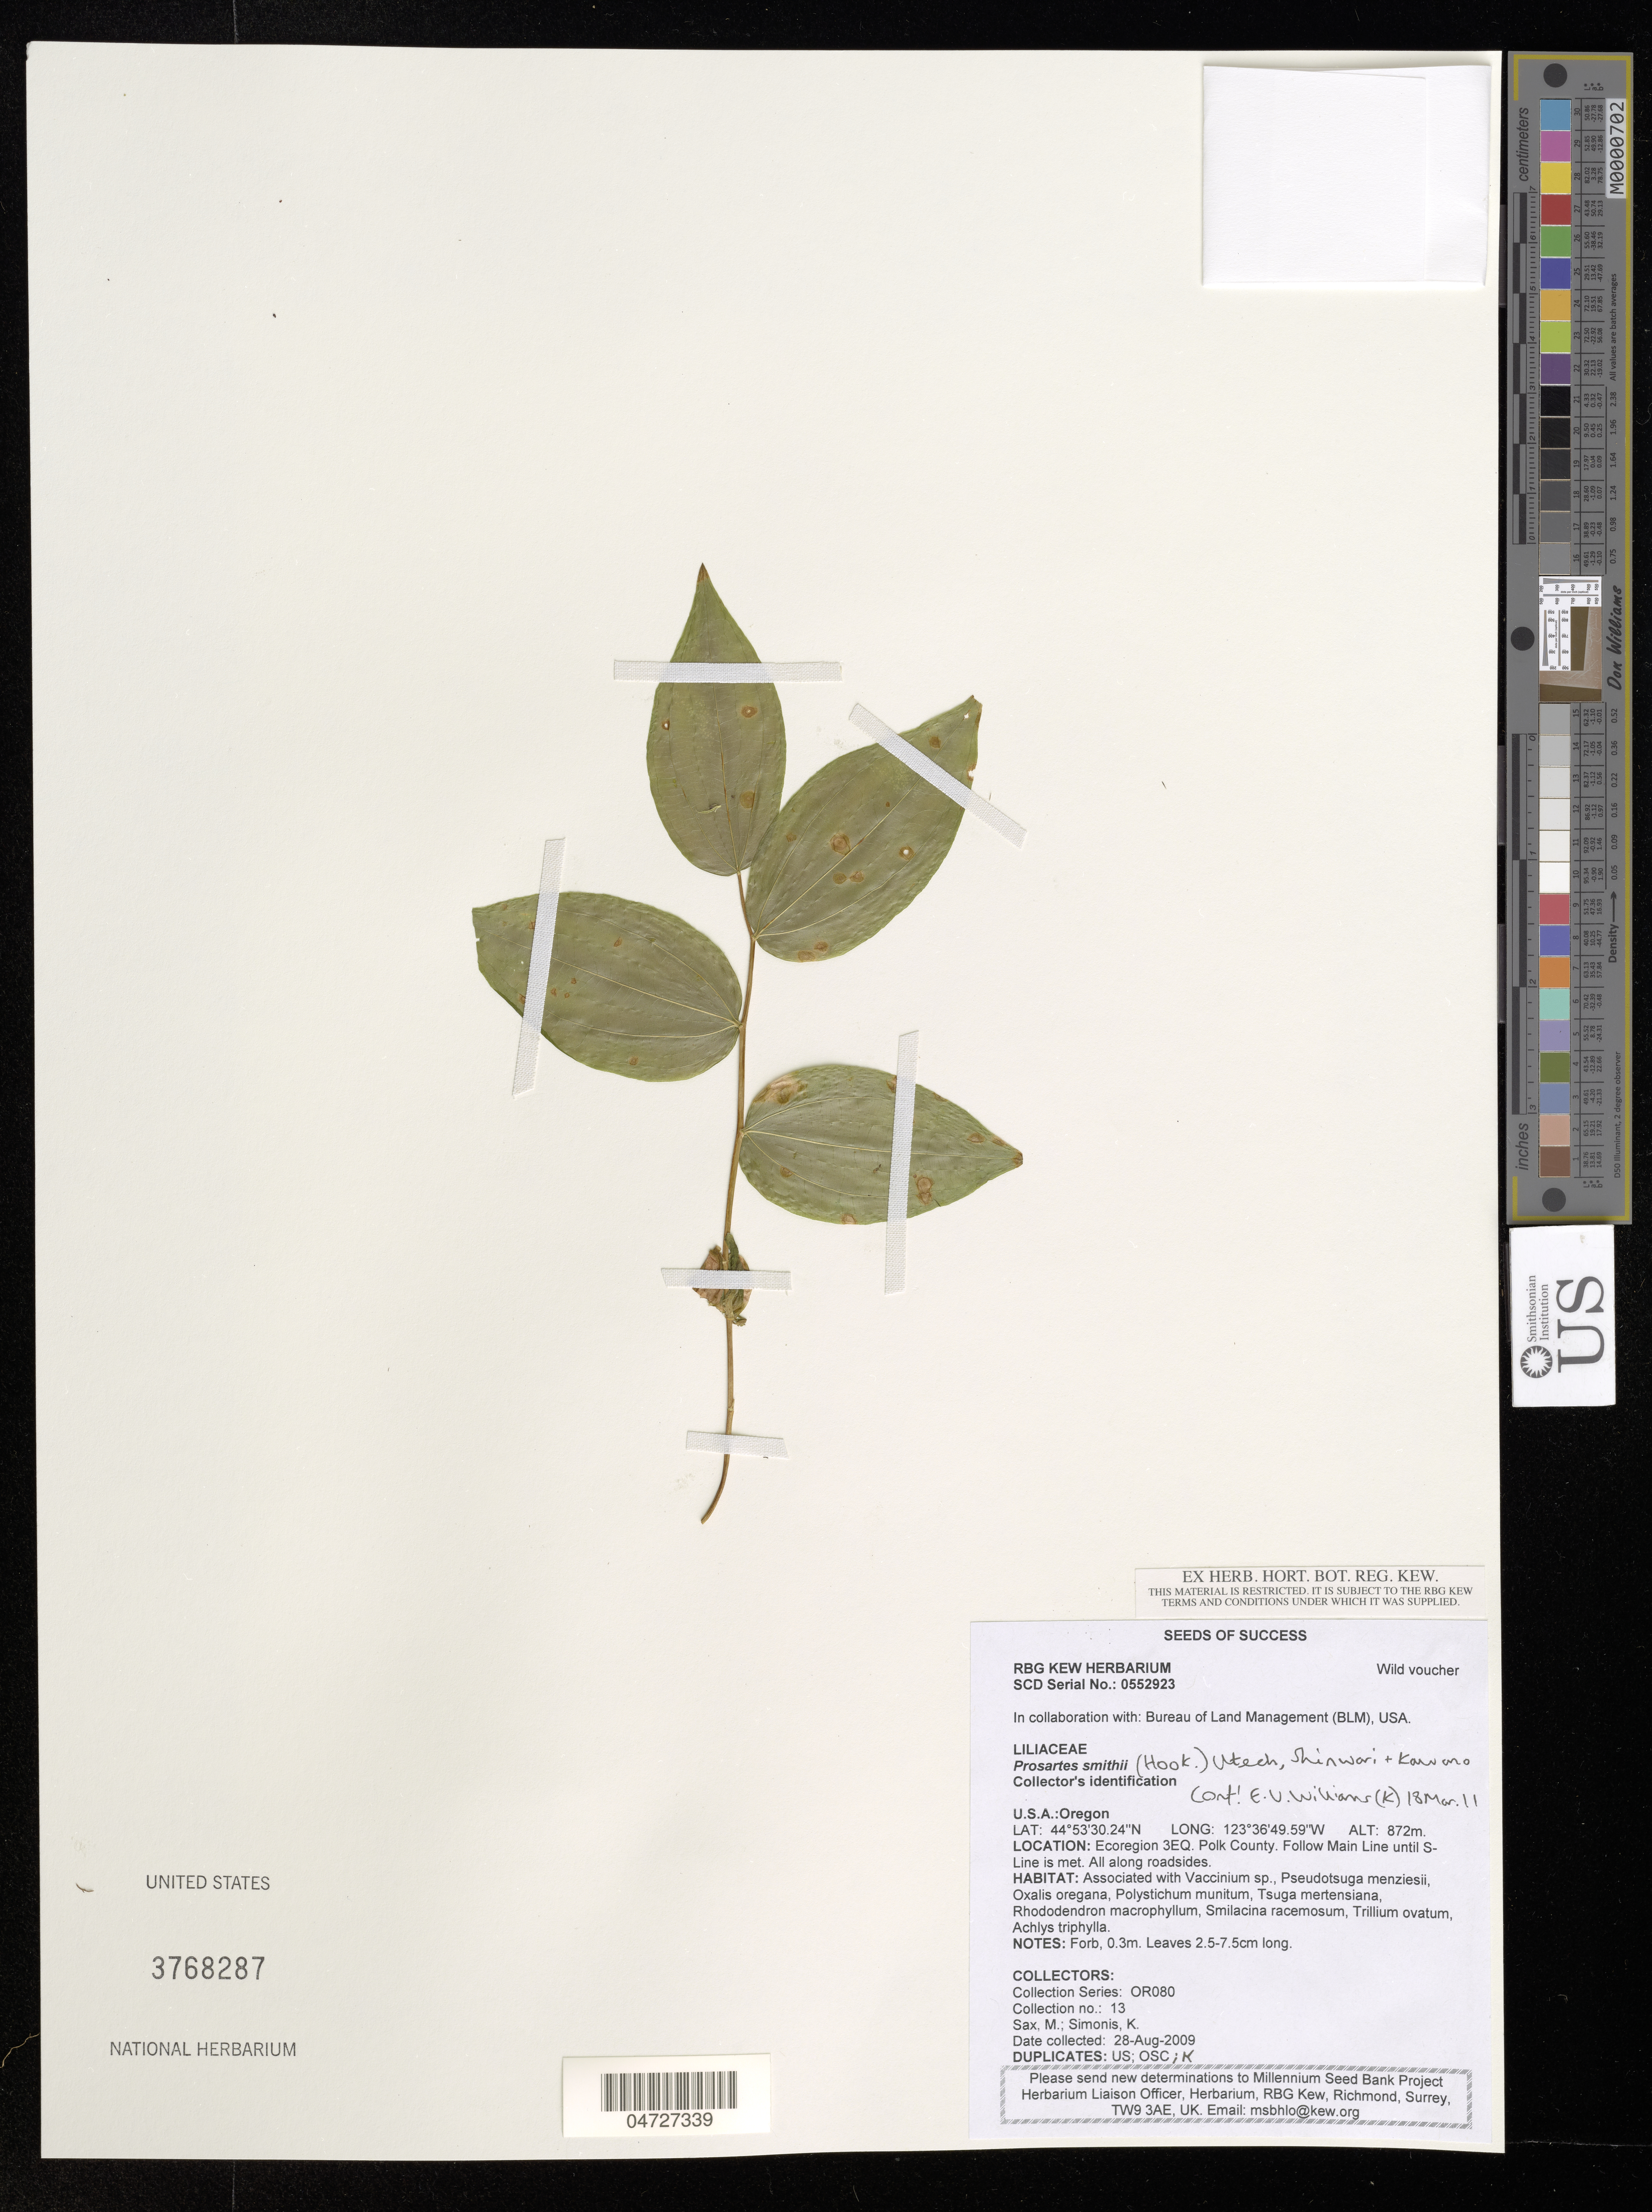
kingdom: Plantae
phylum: Tracheophyta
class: Liliopsida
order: Liliales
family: Liliaceae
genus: Prosartes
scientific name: Prosartes smithii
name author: (Hook.) Utech et al.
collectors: M. Sax & K. Simonis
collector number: OR080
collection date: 2009-08-28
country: United States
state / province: Oregon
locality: Ecoregion 3EQ. Polk County. Follow Main Line until S-Line is met. All along roadsides.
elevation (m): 872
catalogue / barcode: US 3768287